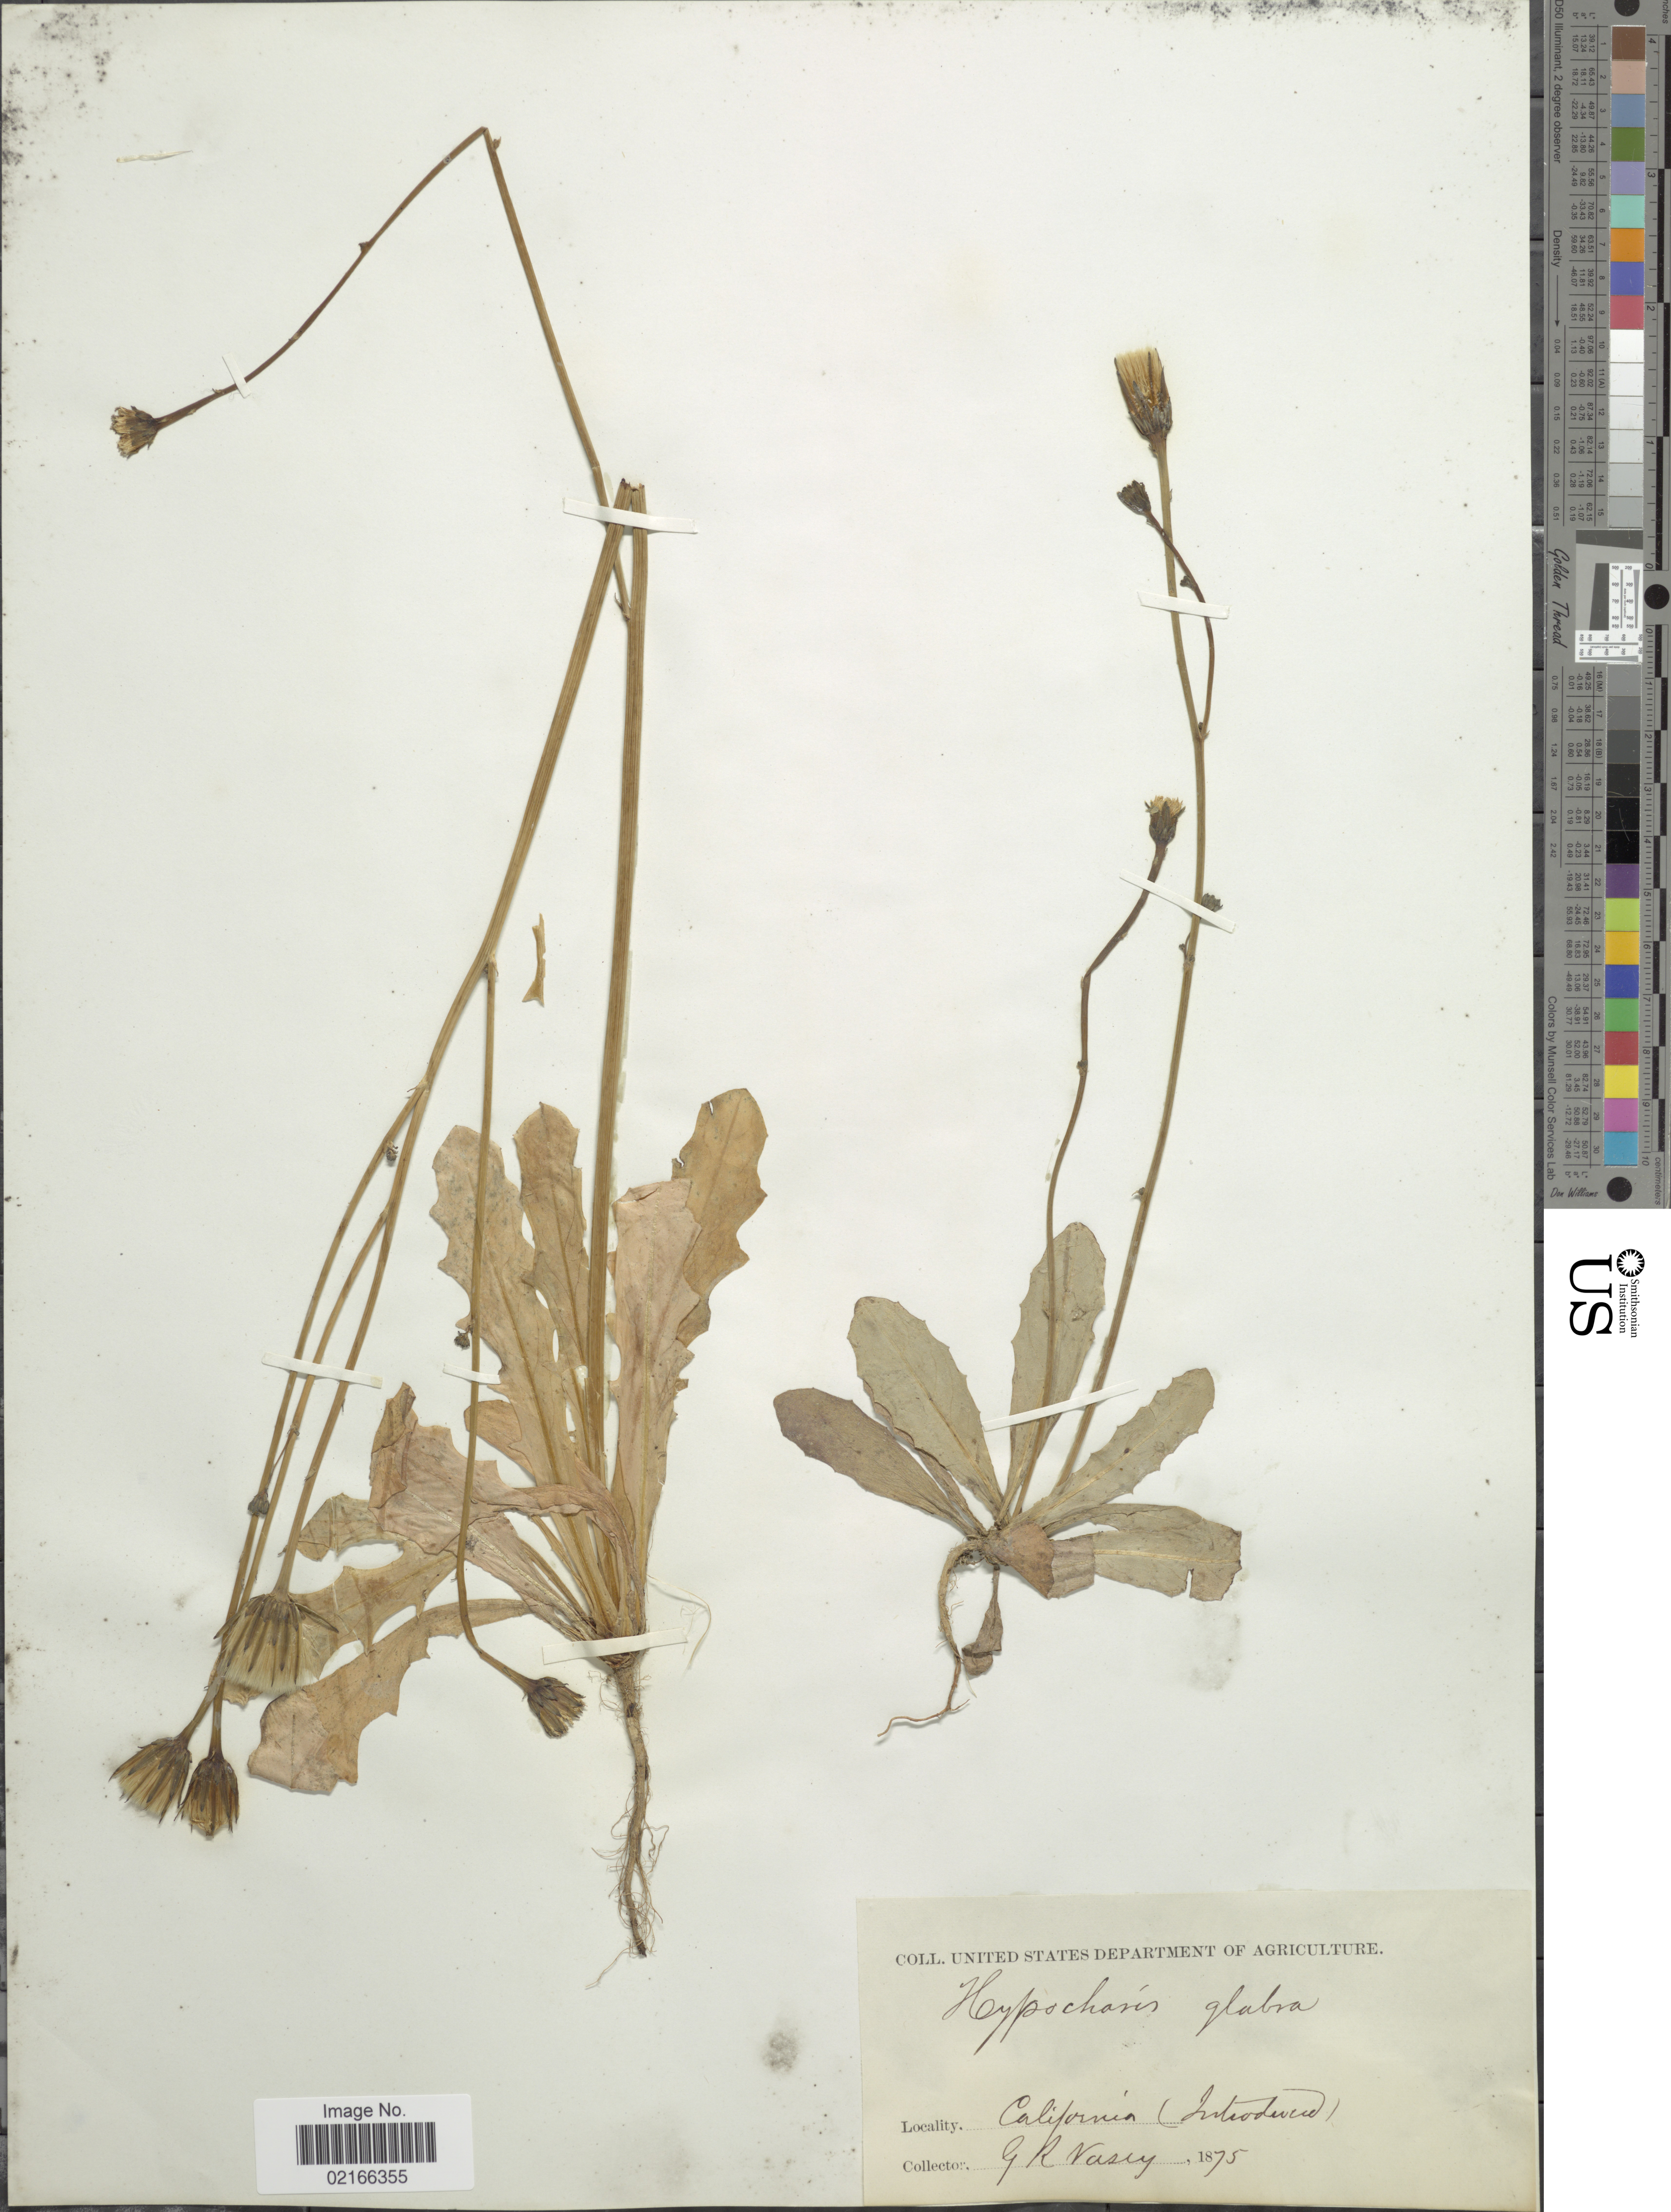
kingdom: Plantae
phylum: Tracheophyta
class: Magnoliopsida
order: Asterales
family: Asteraceae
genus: Hypochaeris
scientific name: Hypochaeris glabra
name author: L.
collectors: G. R. Vasey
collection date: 1875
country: United States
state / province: California